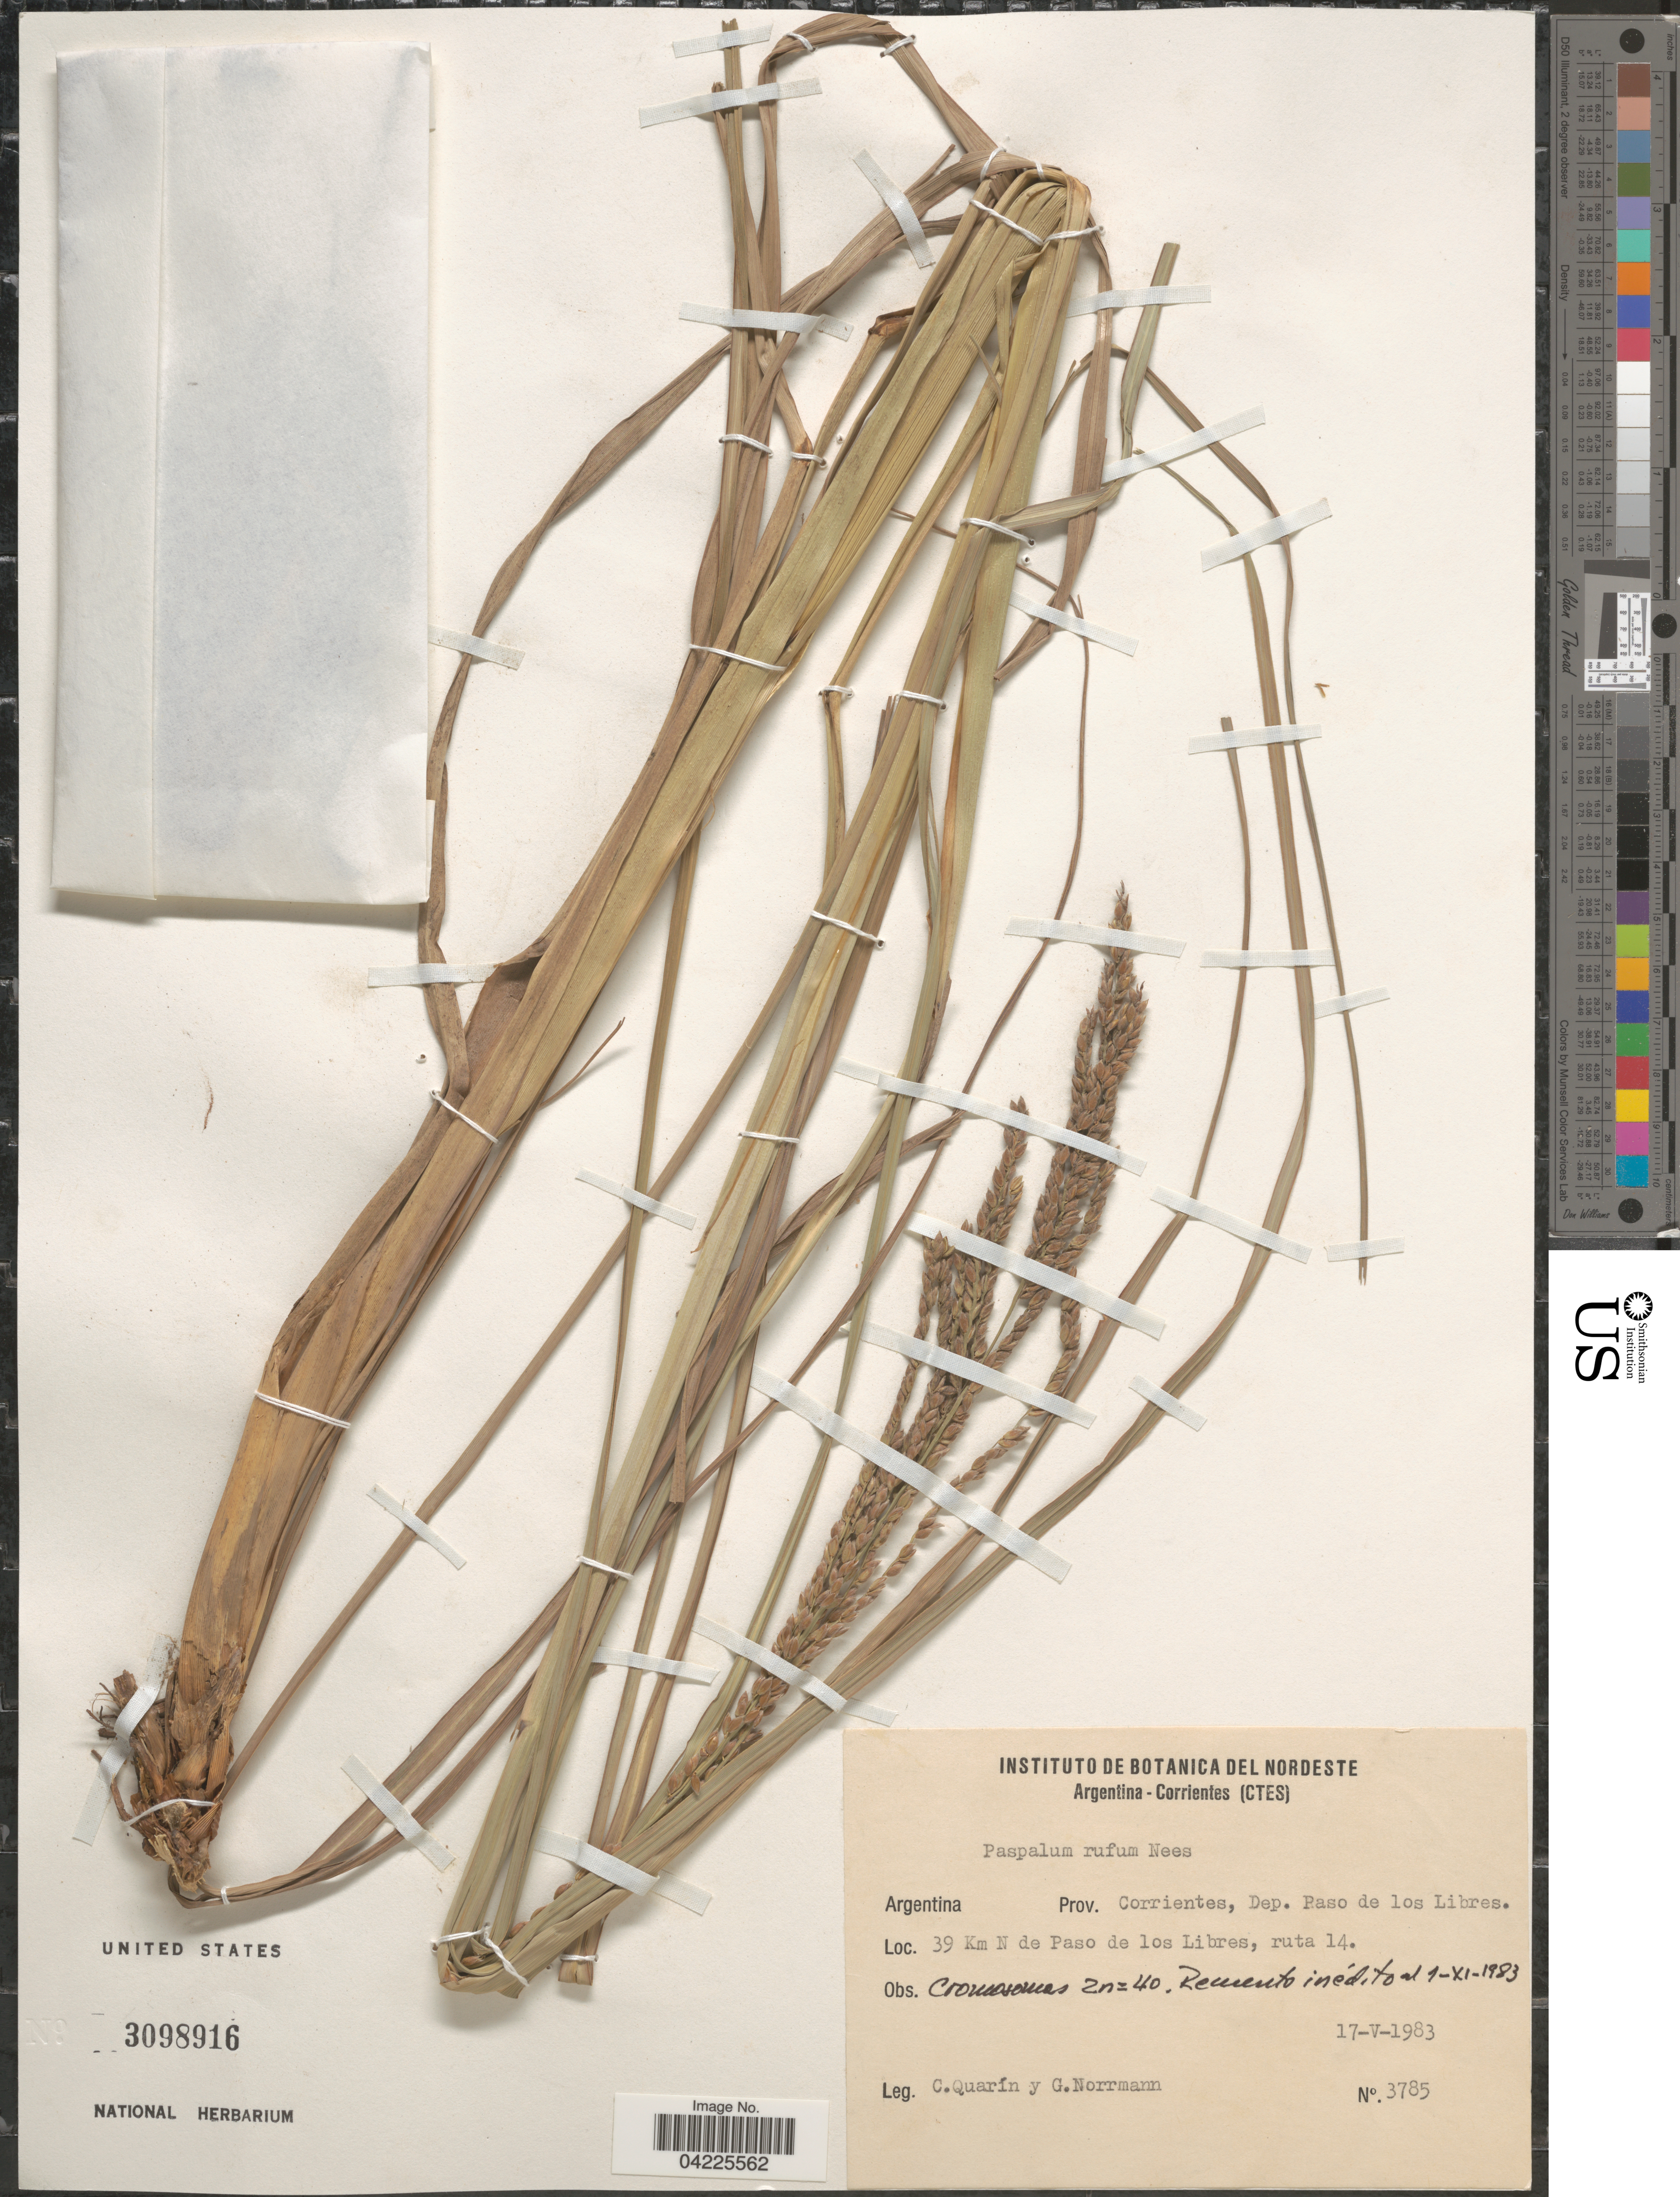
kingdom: Plantae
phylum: Tracheophyta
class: Liliopsida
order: Poales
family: Poaceae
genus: Paspalum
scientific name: Paspalum rufum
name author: Nees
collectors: C. Quarín & G. Norrmann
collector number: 3785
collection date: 1983-05-17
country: Argentina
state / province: Corrientes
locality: Dep. Paso de los Libres. 39 Km N de Paso de los Libres, ruta 14.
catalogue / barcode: US 3098916